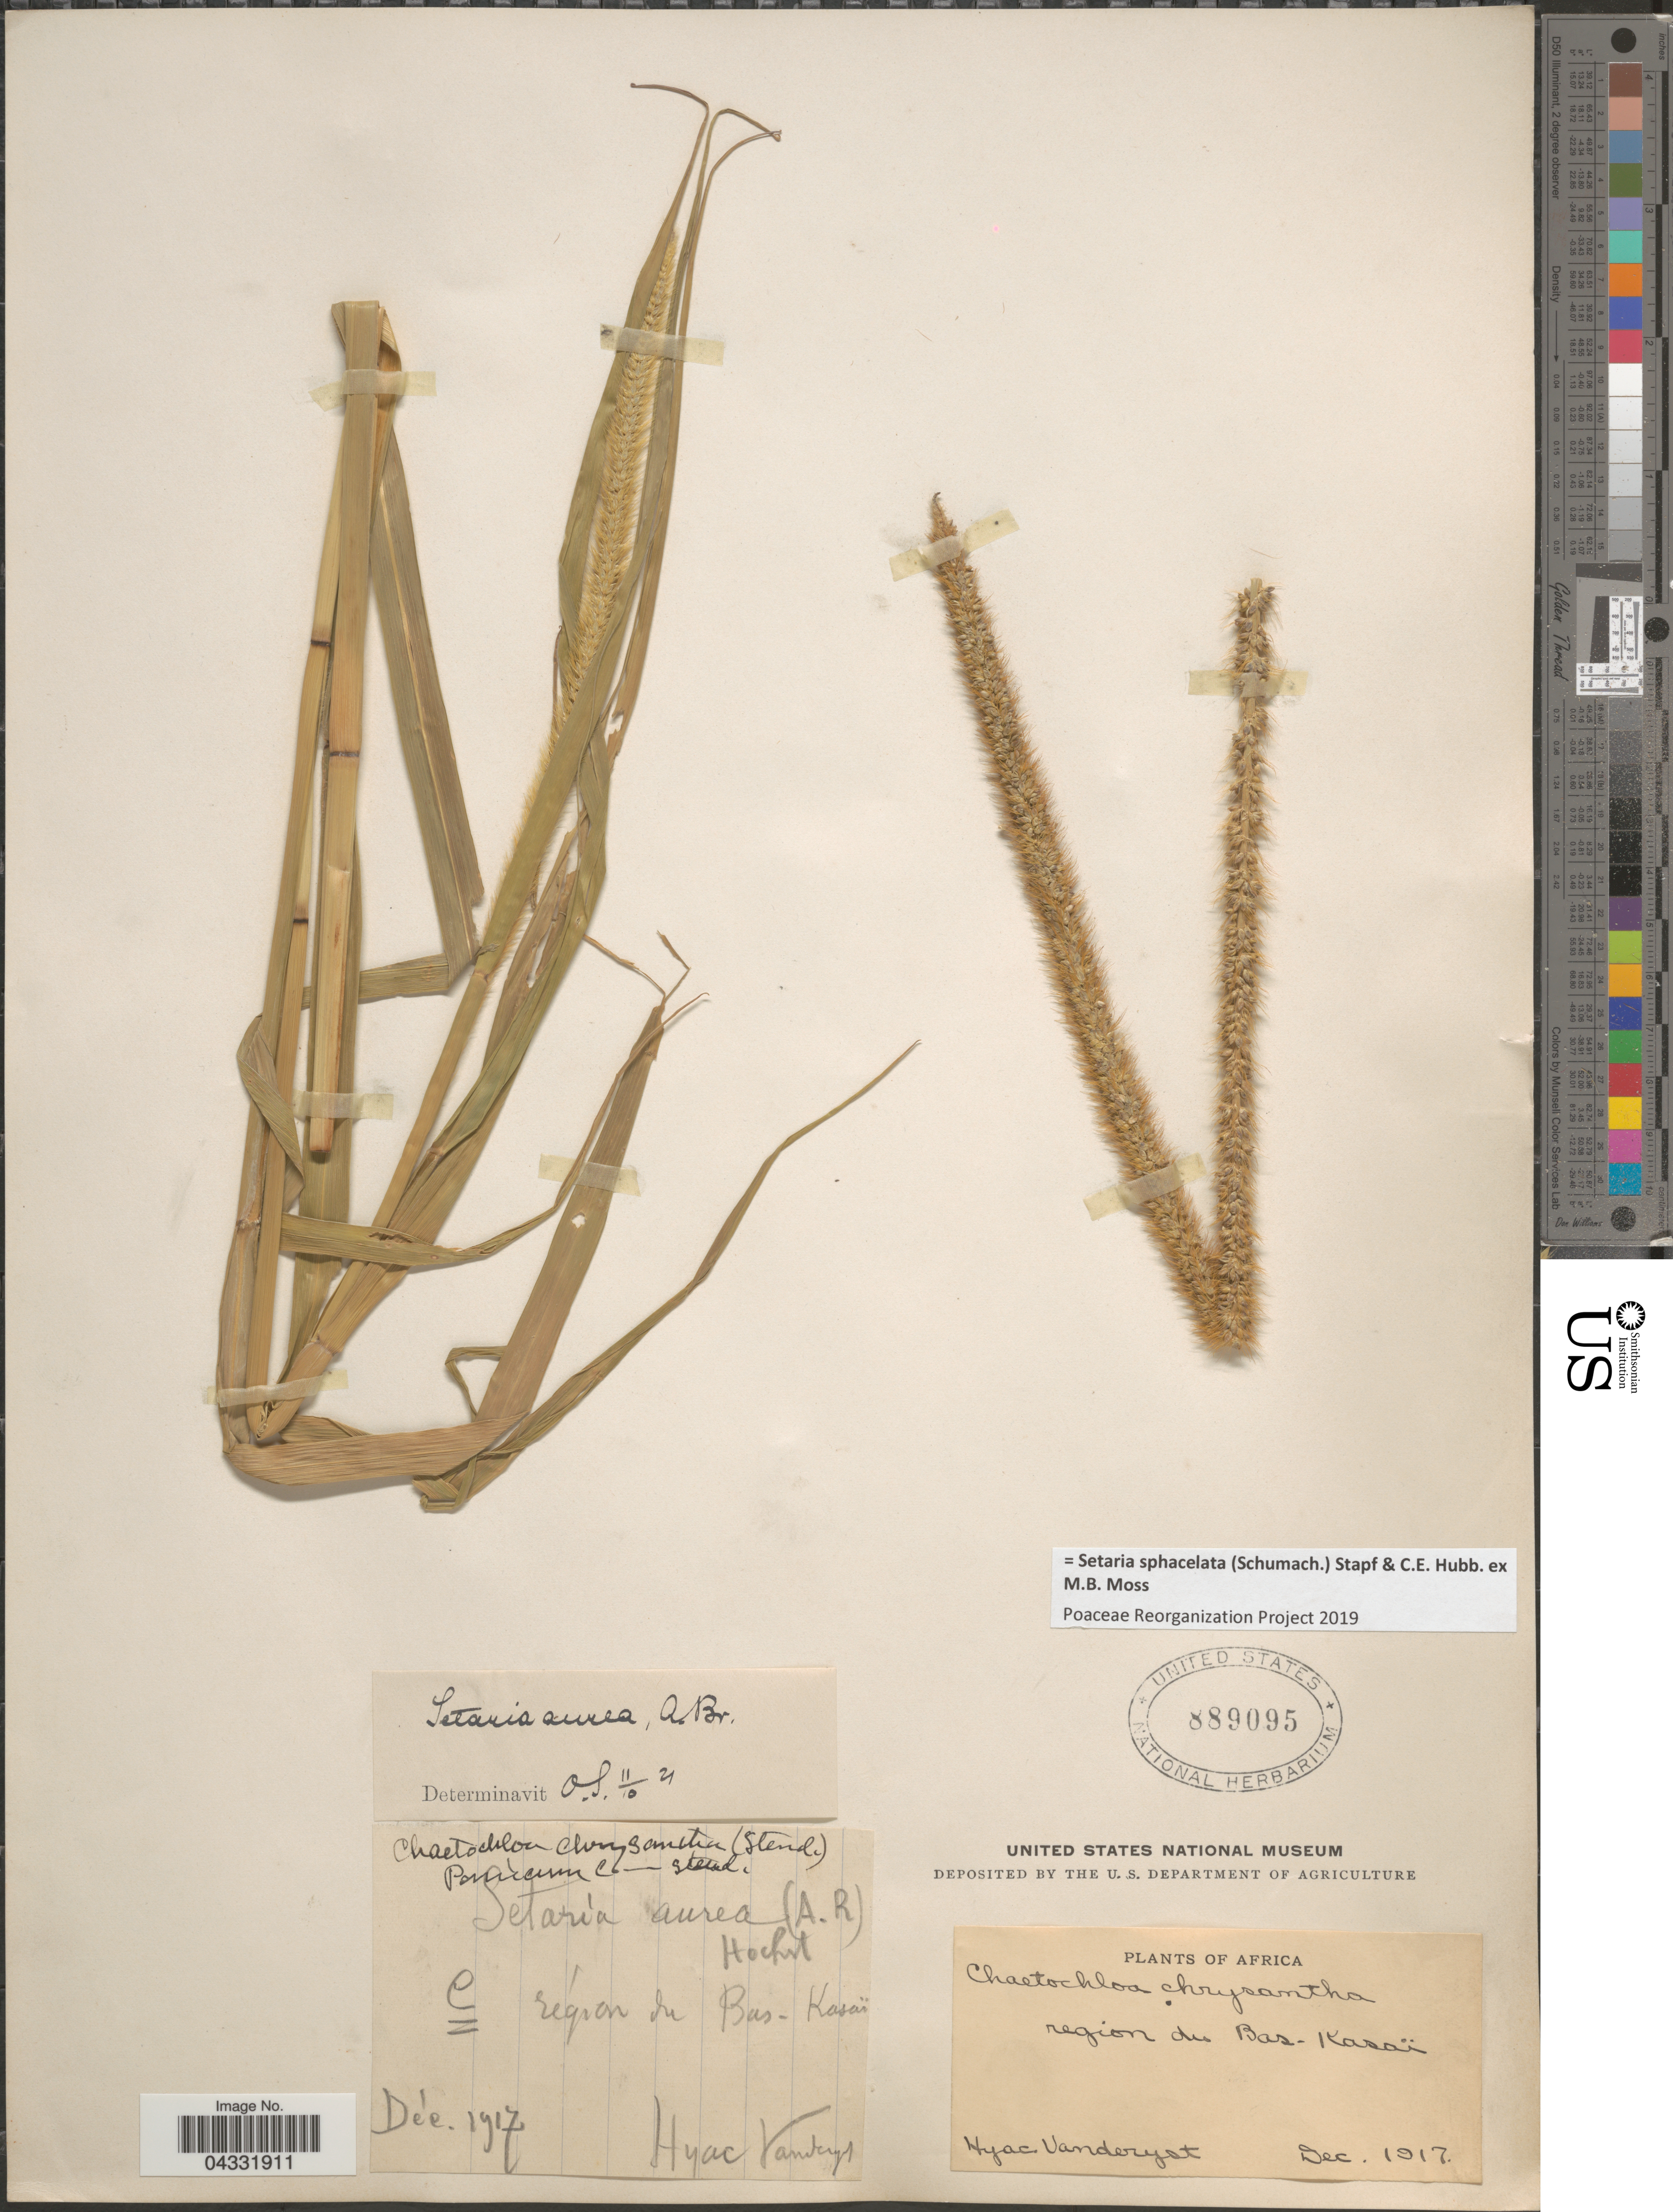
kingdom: Plantae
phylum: Tracheophyta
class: Liliopsida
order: Poales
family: Poaceae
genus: Setaria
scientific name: Setaria sphacelata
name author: (Schumach.) Stapf & Hubb. ex Moss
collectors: H. J. R. Vanderyst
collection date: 1917-12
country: Congo, Democratic Republic of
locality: Region du Bas-Kasaï. Africa.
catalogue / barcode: US 889095